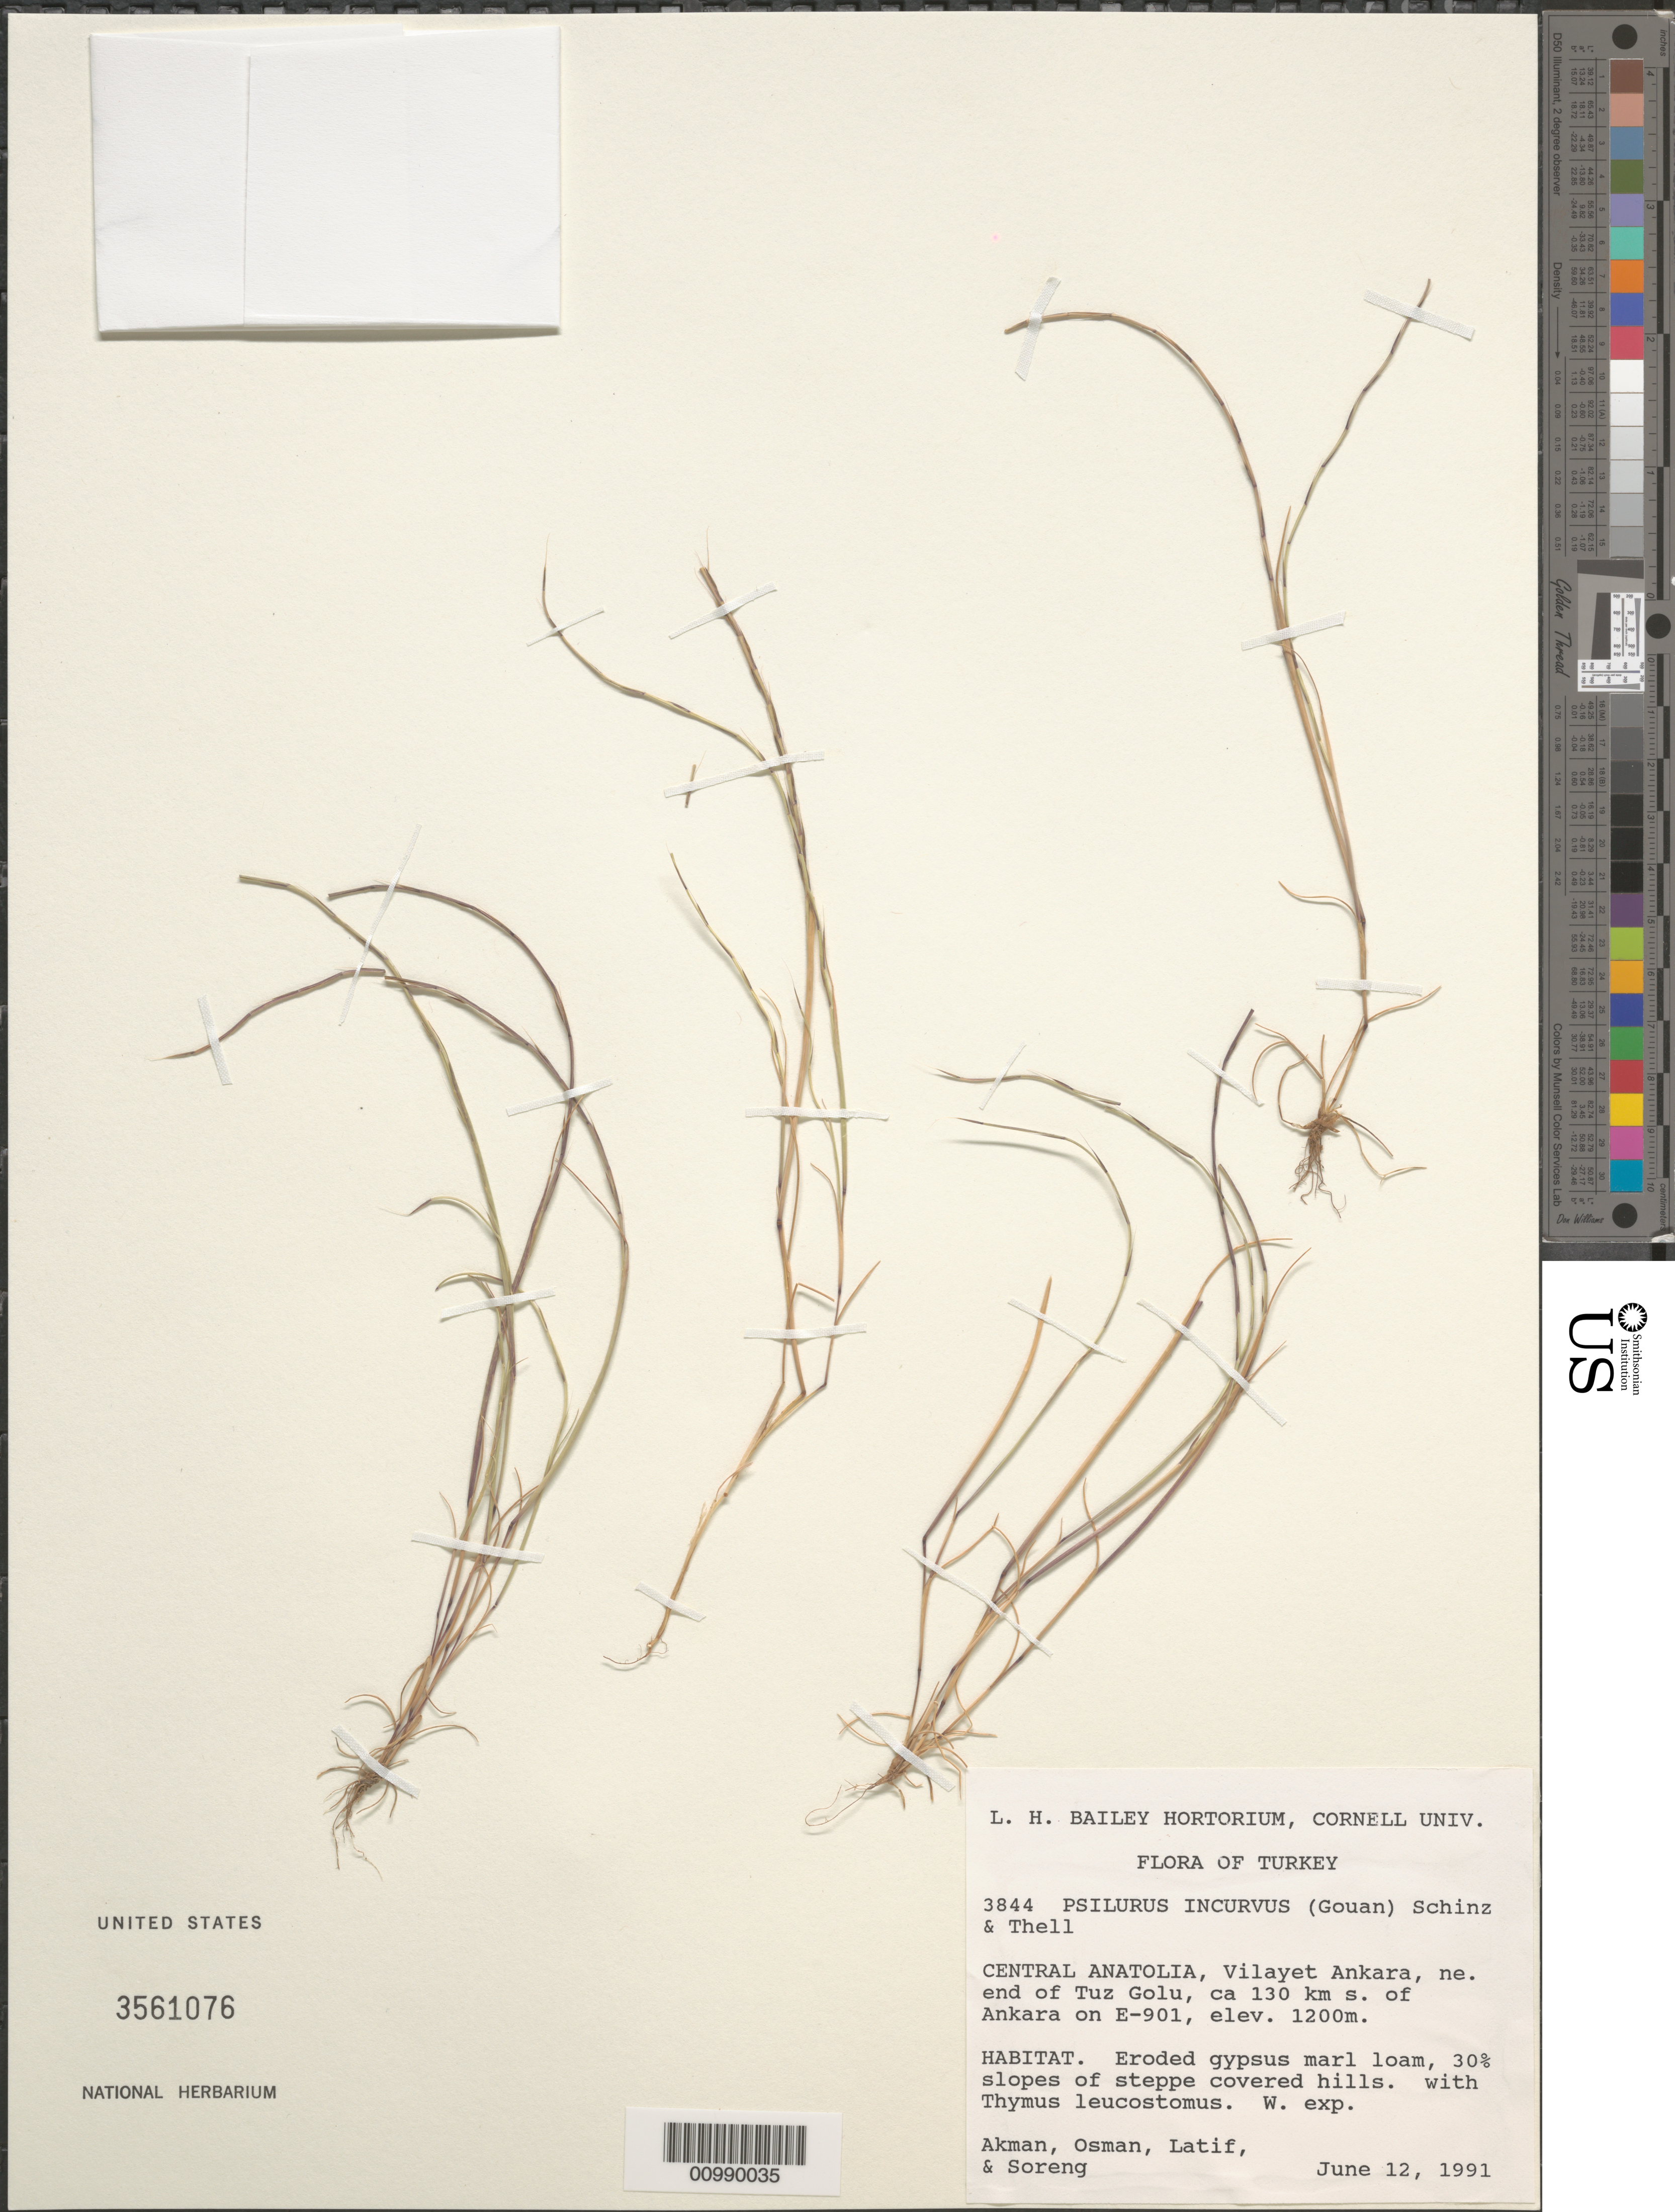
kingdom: Plantae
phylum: Tracheophyta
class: Liliopsida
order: Poales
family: Poaceae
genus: Psilurus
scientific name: Psilurus incurvus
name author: (Gouan) Schinz & Thell.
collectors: R. J. Soreng, Y. Akman, O. Ketenoglu & L. Kurt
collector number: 3844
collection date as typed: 12 Jun 1991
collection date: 1991-06-12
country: Turkey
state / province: Ankara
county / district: Sereflikochisar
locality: Vilayet Ankara, ne. end of Tuz Golu, ca 130 km S of Ankara on E-901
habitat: Eroded gypsus marl loam, 30% slopes of steppe covered hills. with Thymus leucostomus. W. exp.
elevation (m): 1200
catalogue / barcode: US 3561076